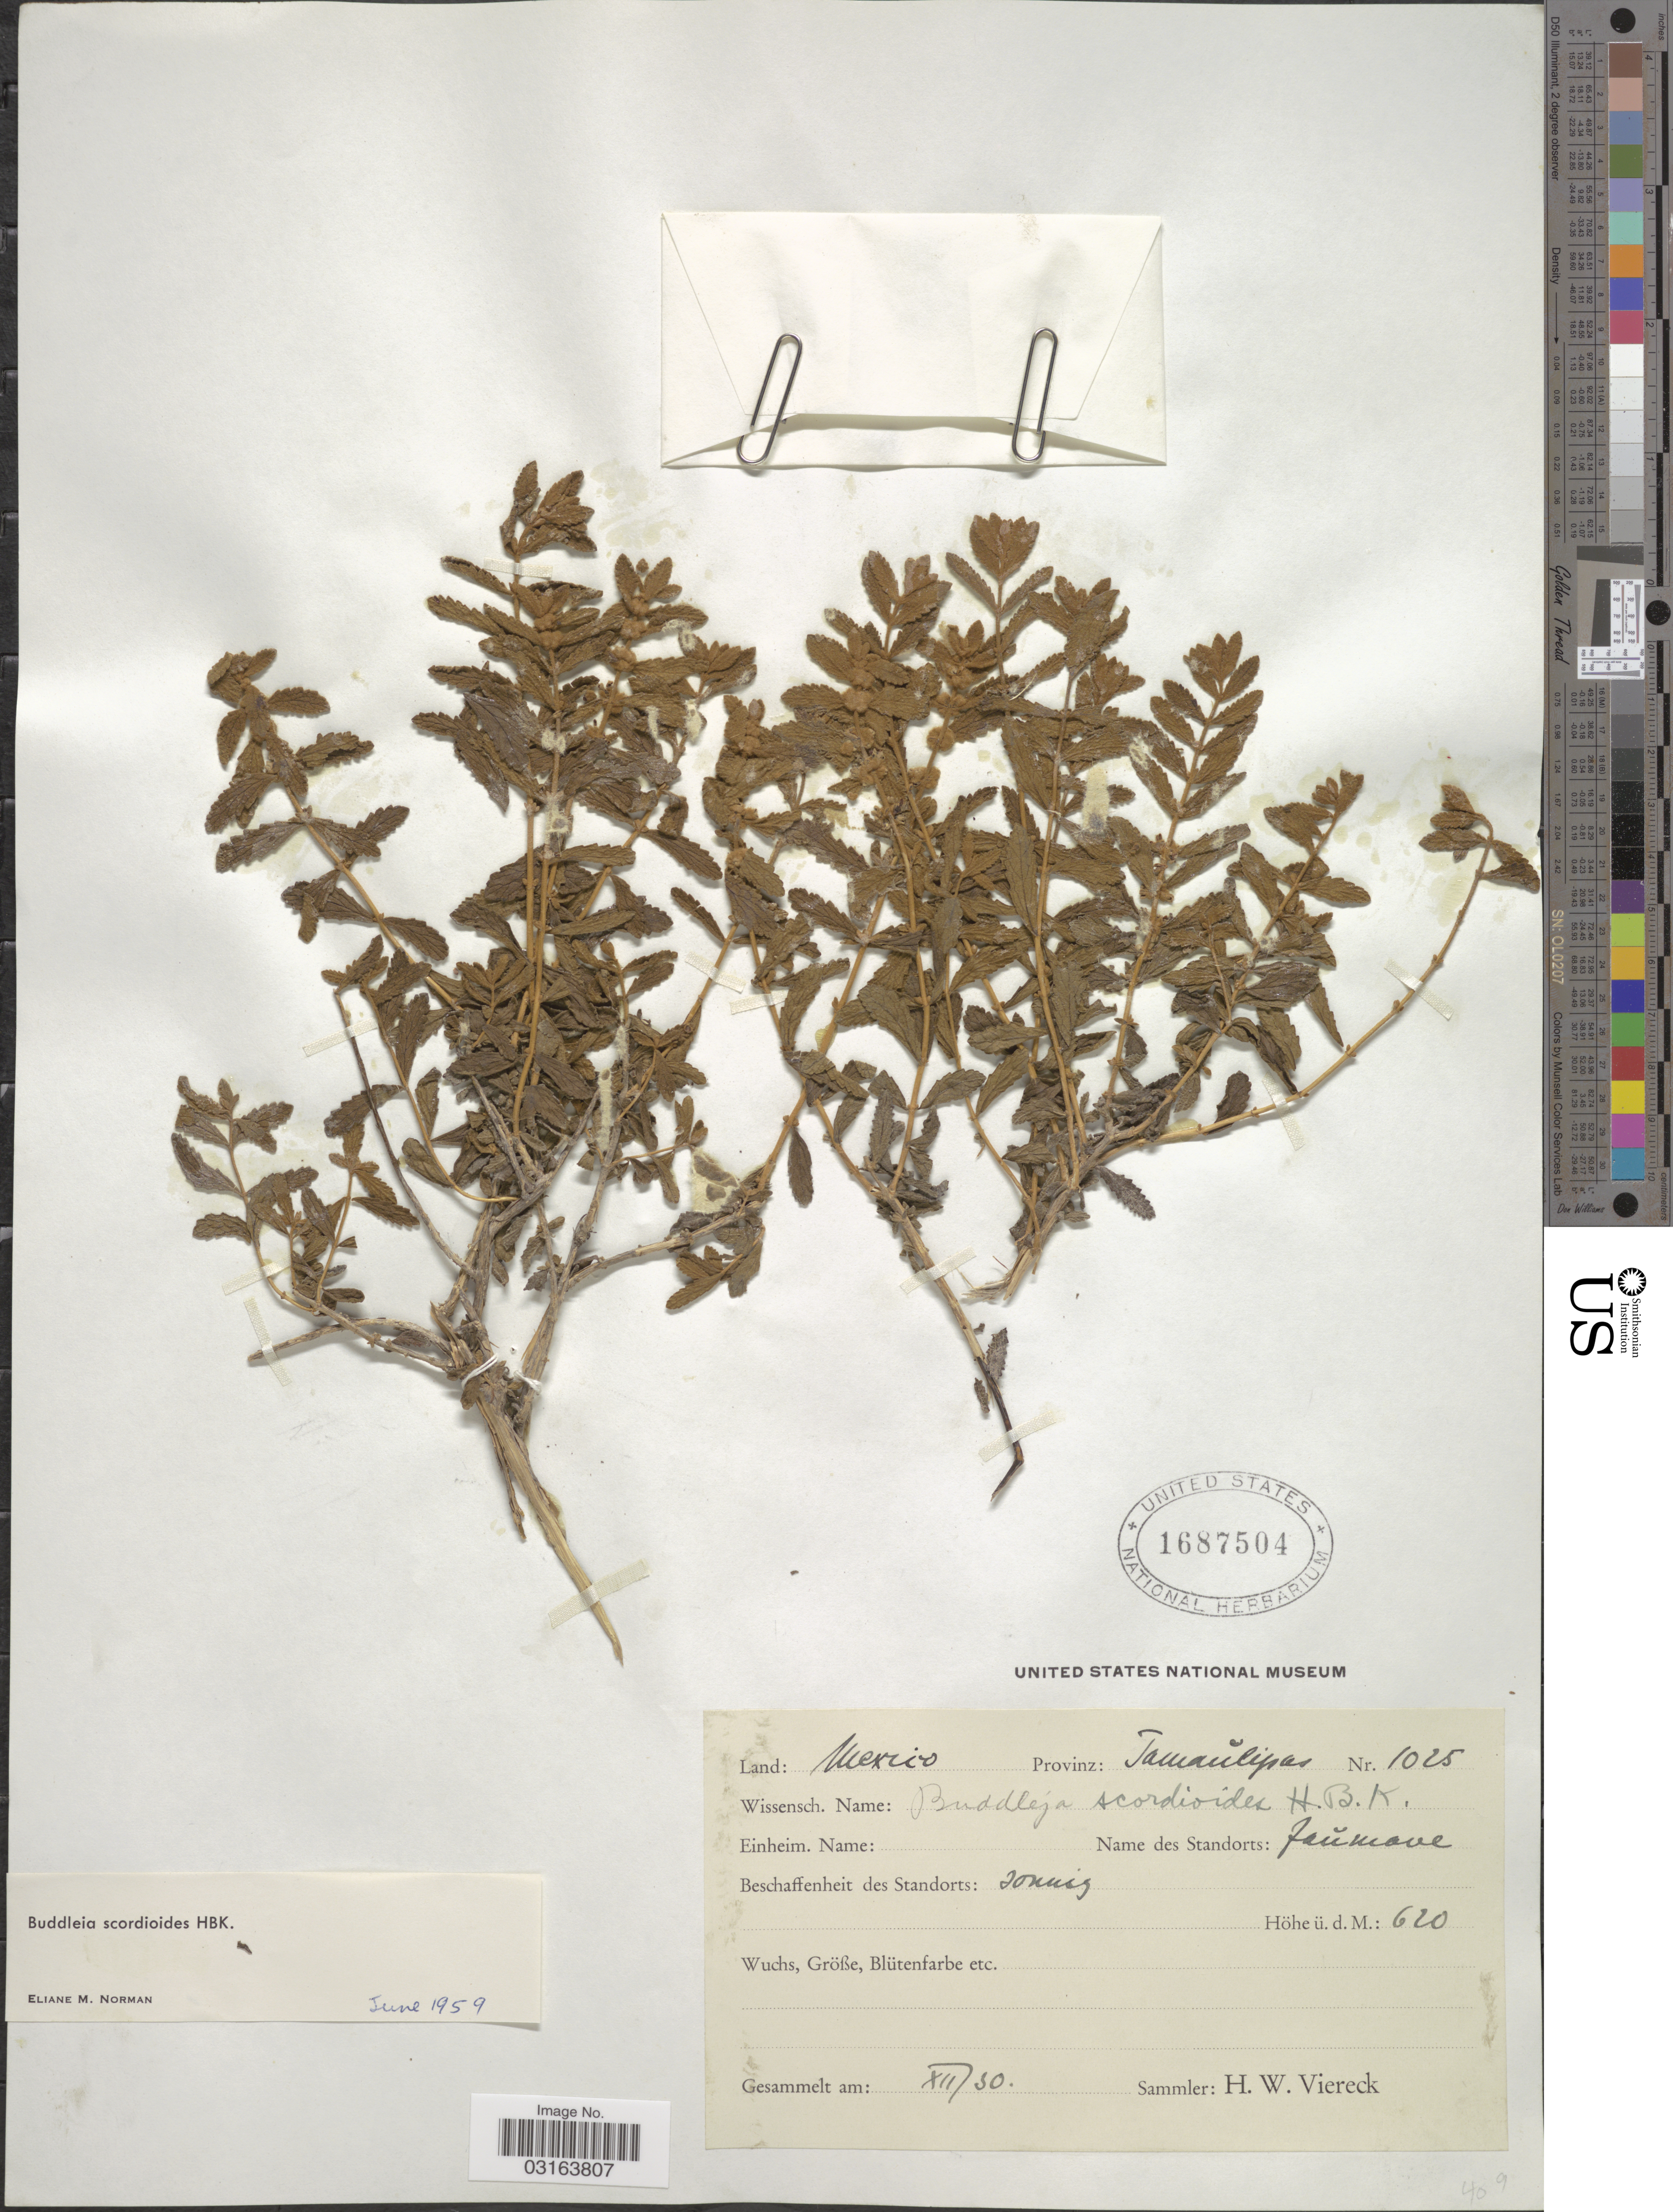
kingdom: Plantae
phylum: Tracheophyta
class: Magnoliopsida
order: Lamiales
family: Scrophulariaceae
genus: Buddleja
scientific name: Buddleja scordioides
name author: Kunth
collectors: H. W. Viereck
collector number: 1025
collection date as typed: Transcribed d/m/y: /12/30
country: Mexico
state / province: Tamaulipas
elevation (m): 620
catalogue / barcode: US 1687504